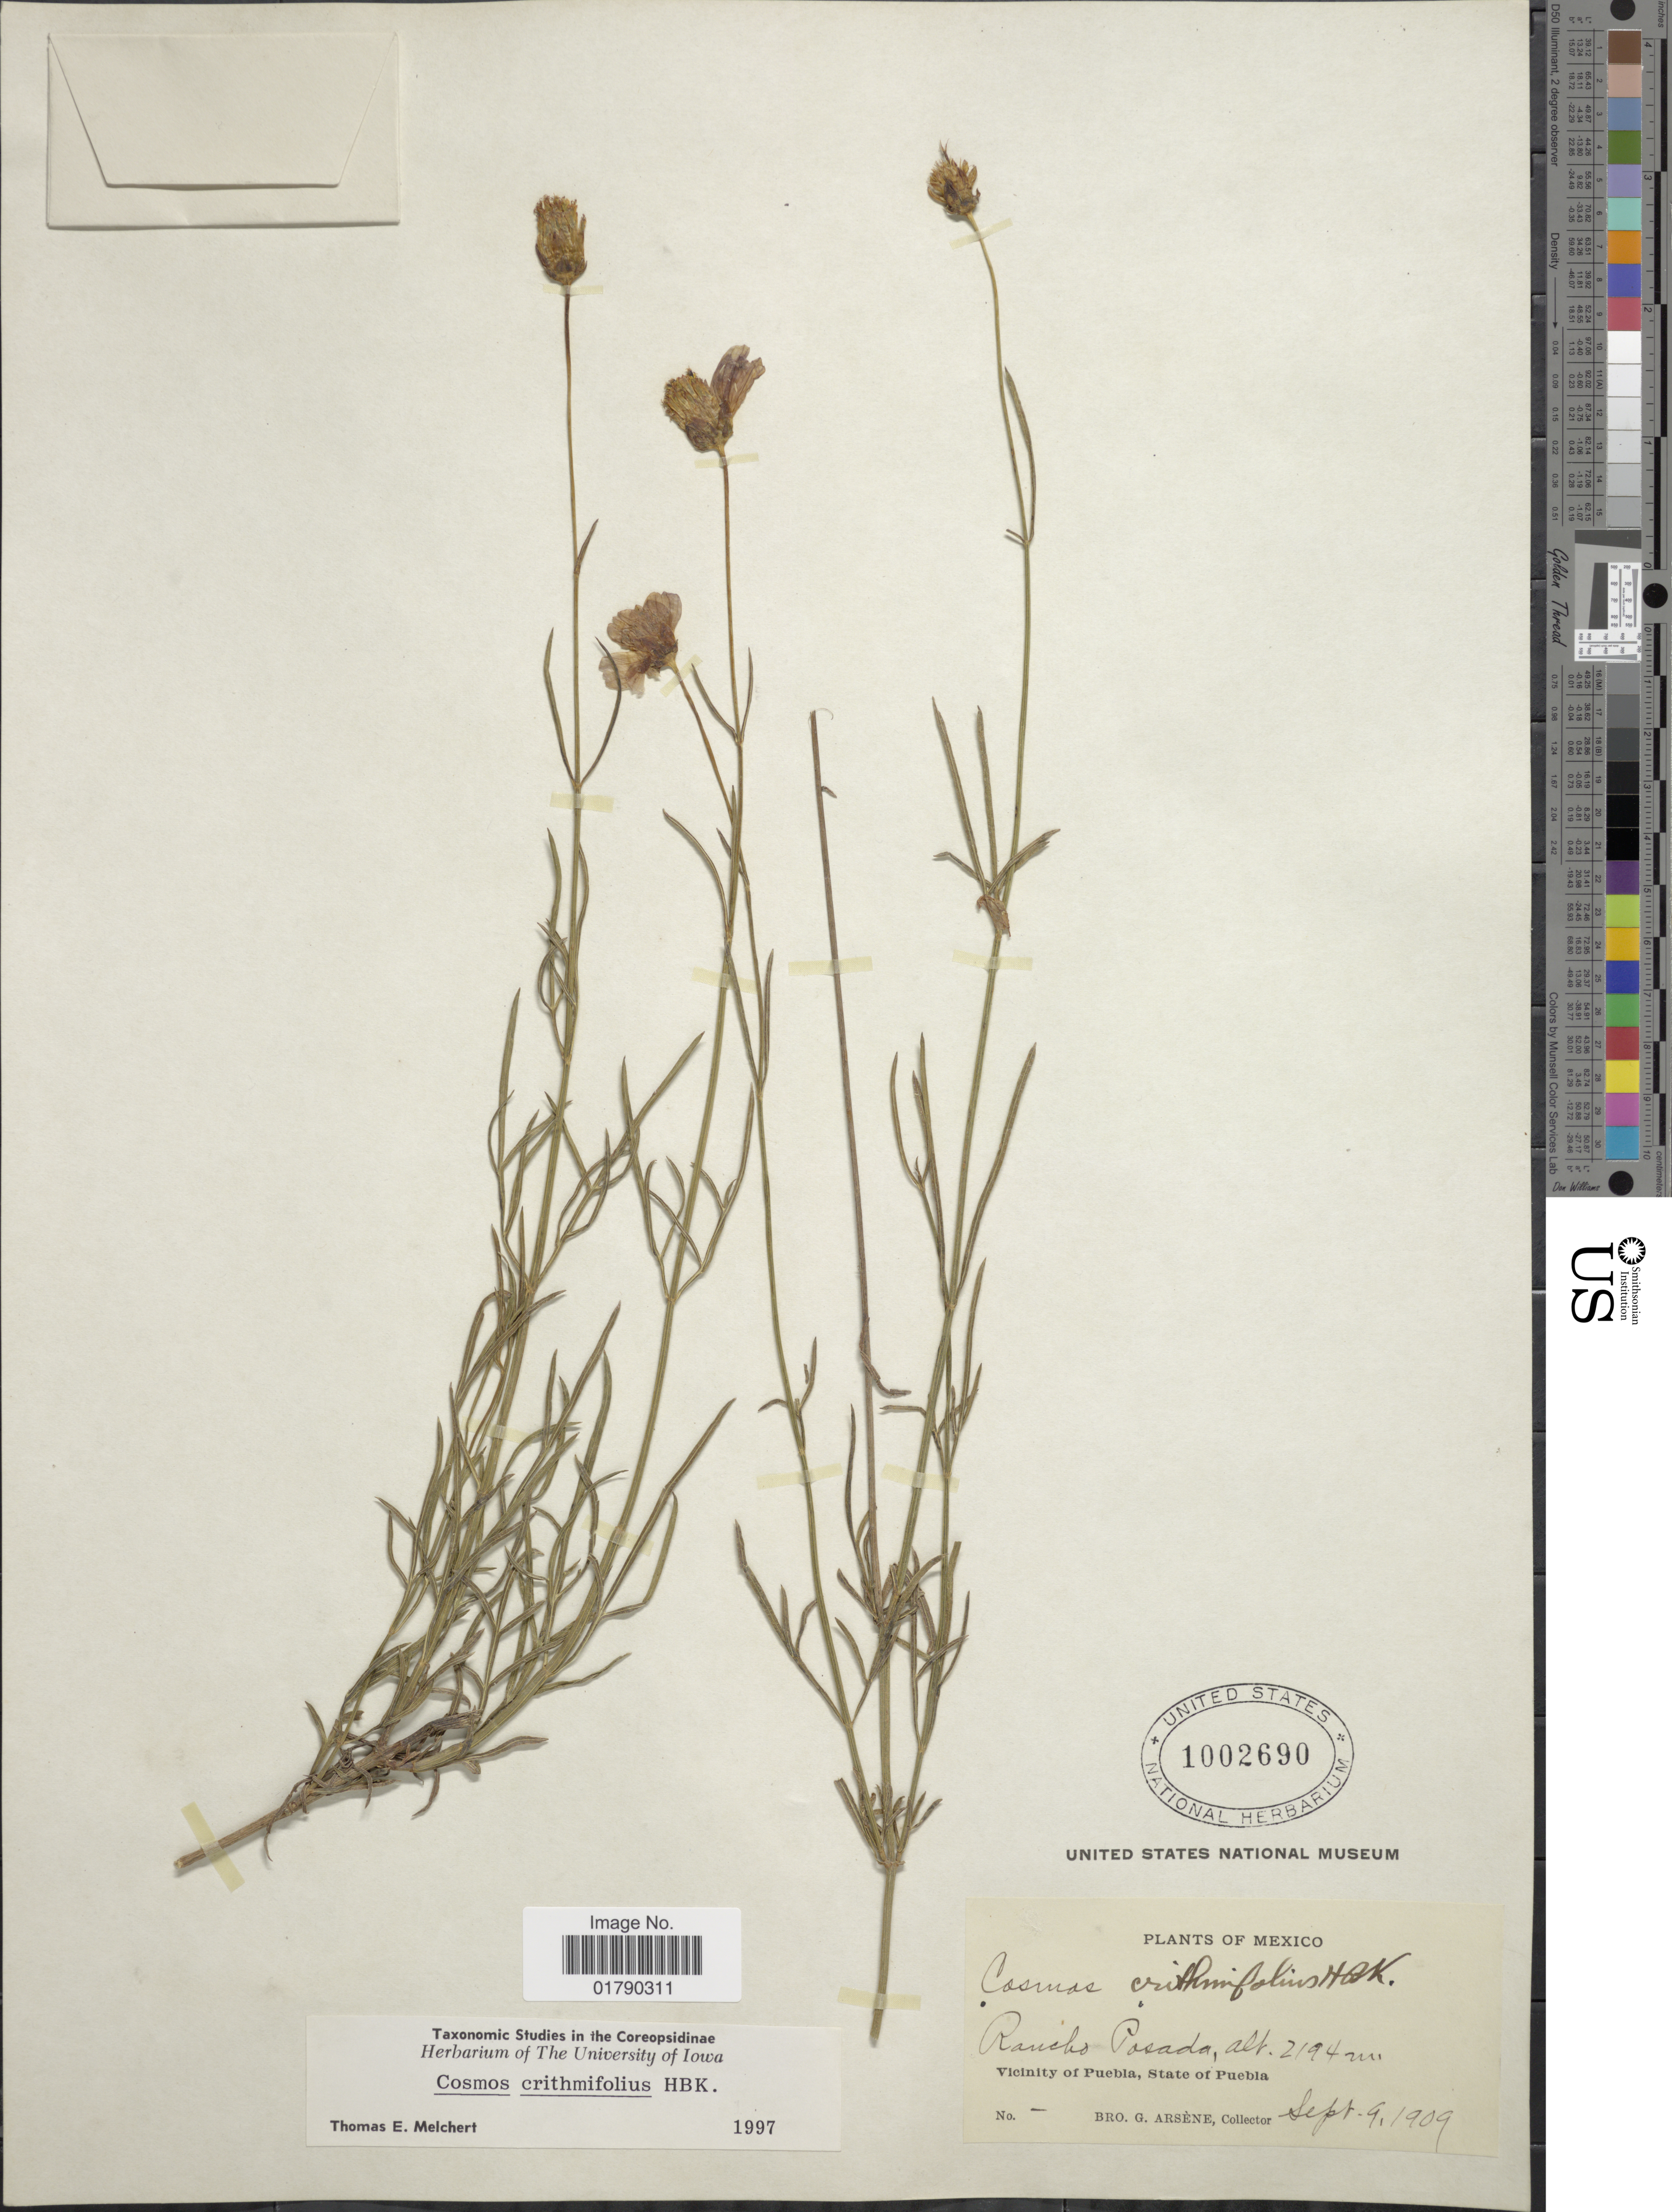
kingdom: Plantae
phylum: Tracheophyta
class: Magnoliopsida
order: Asterales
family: Asteraceae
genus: Cosmos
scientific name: Cosmos crithmifolius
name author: Kunth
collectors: Bro. G. Arsène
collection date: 1909-09-09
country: Mexico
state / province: Puebla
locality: Rancho Posada, Vicinity of Puebla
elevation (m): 2194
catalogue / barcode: US 1002690